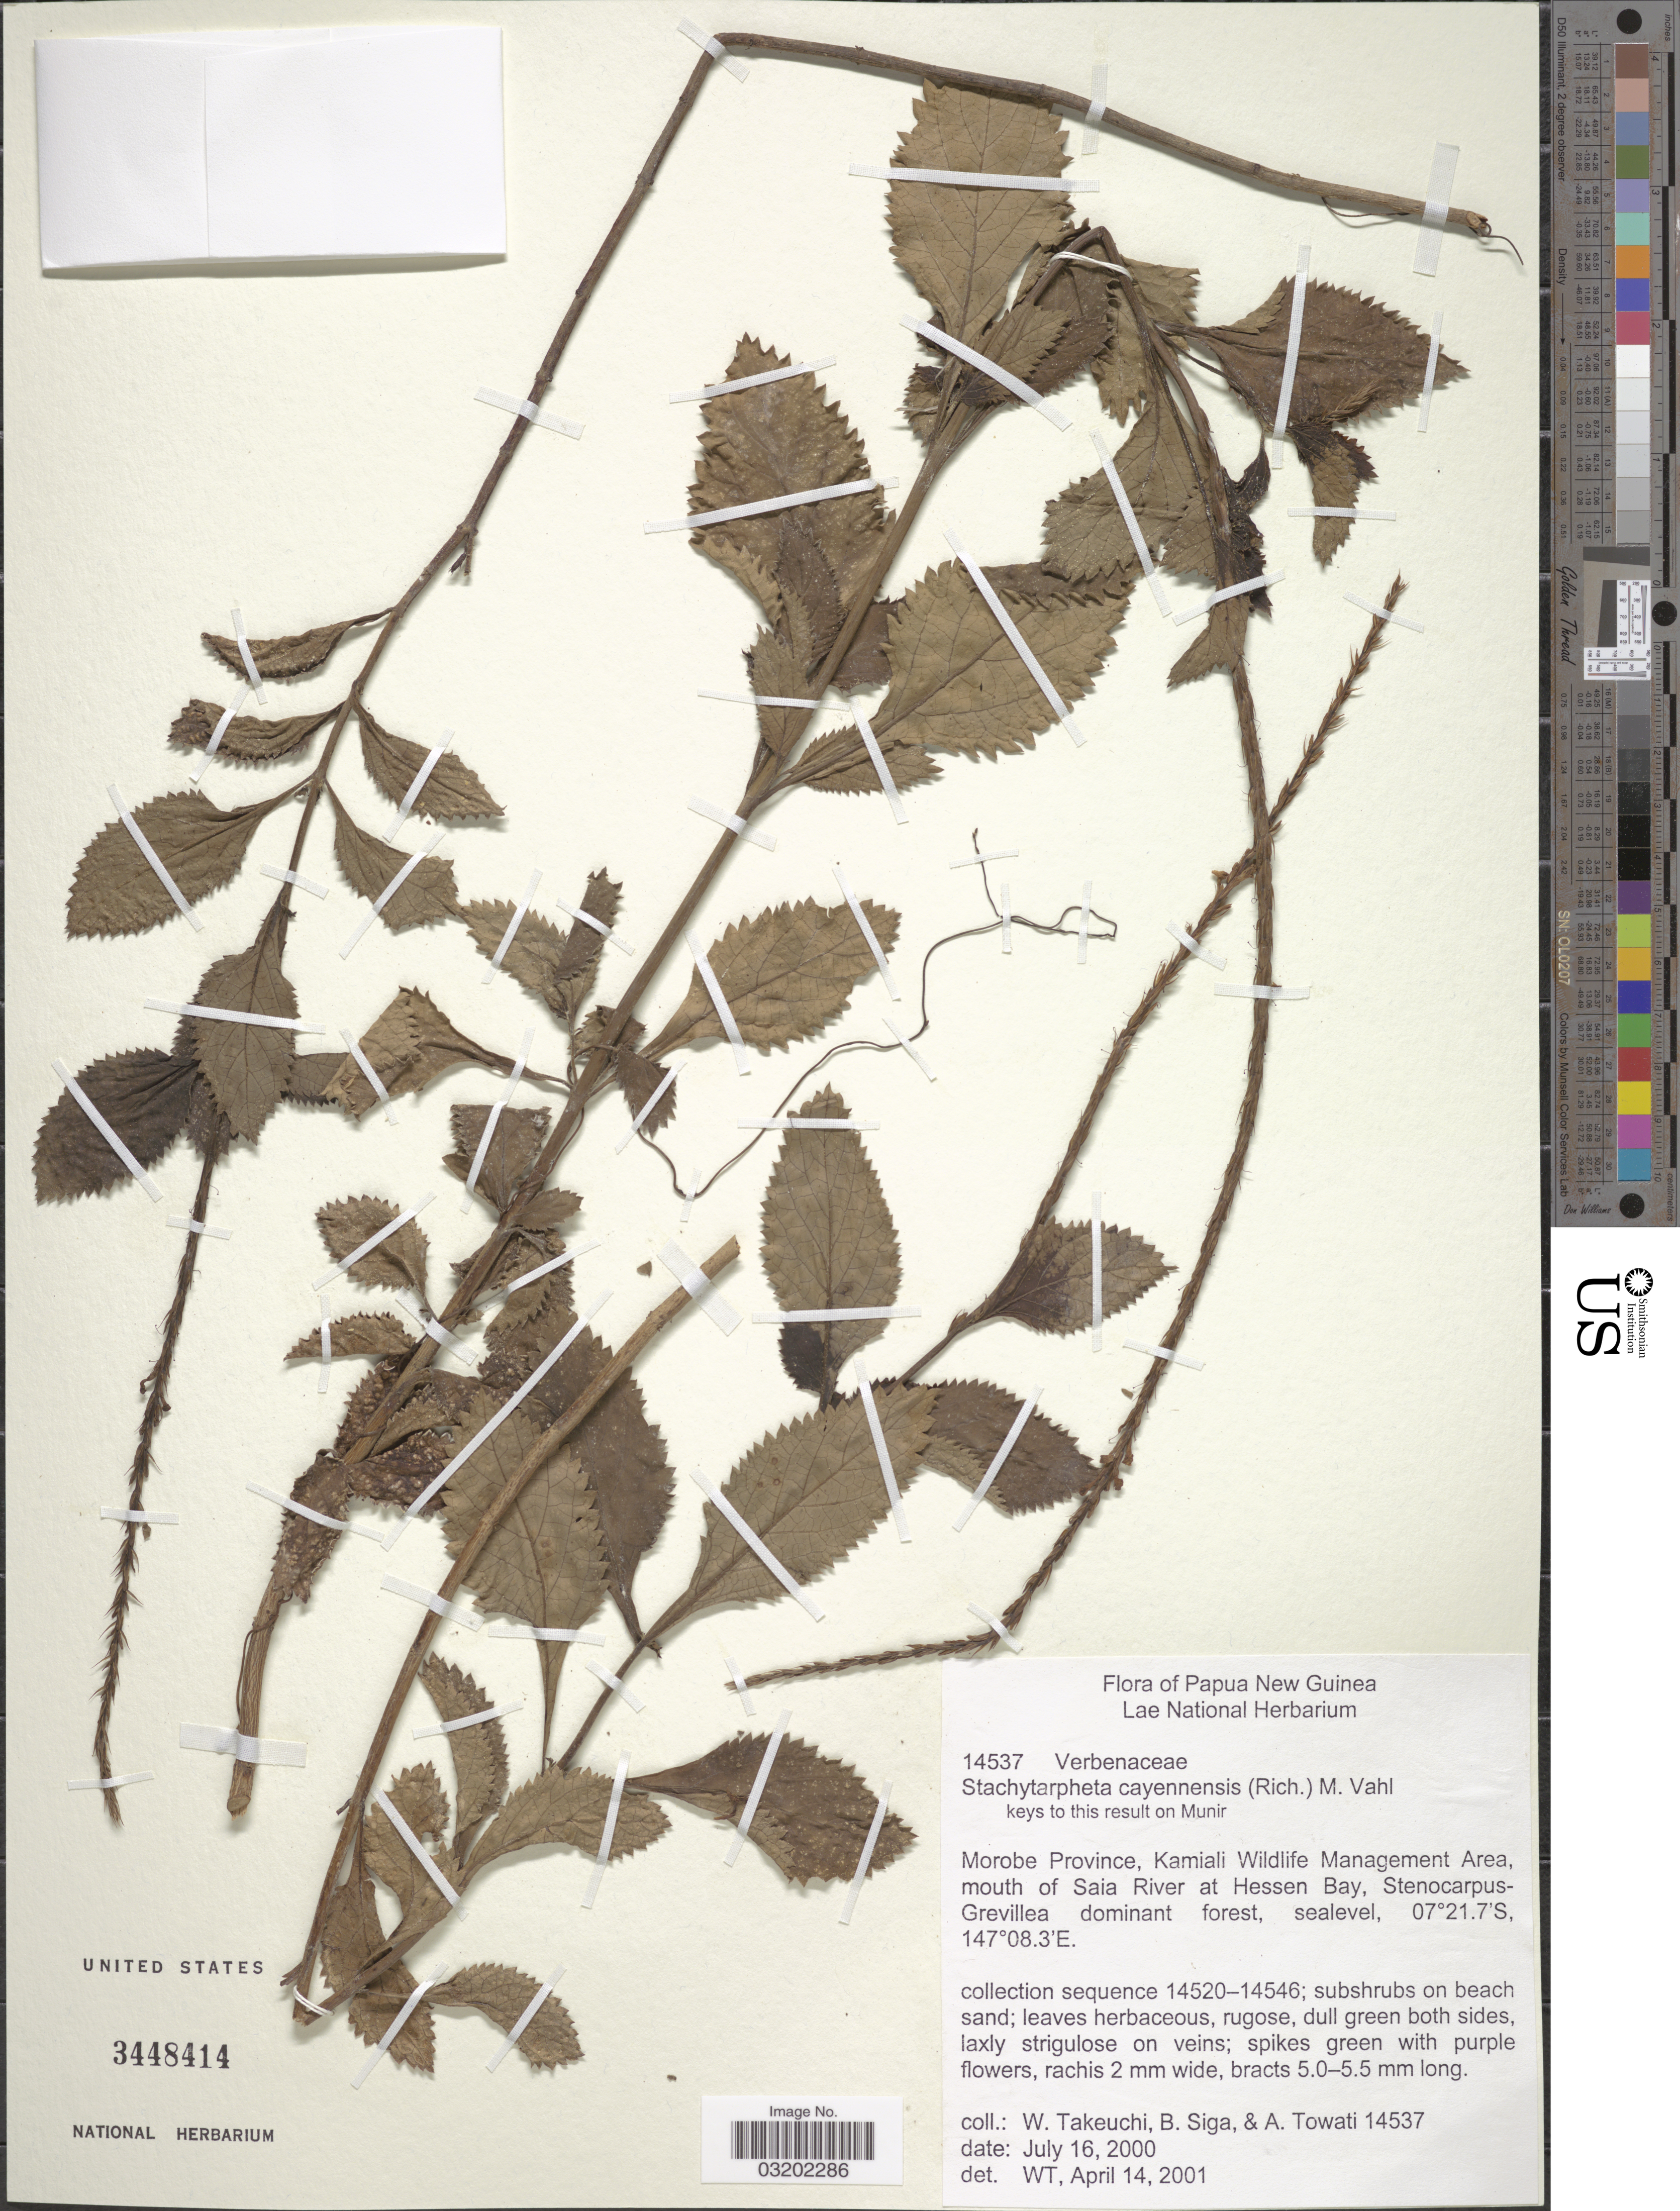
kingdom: Plantae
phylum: Tracheophyta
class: Magnoliopsida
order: Lamiales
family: Verbenaceae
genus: Stachytarpheta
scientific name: Stachytarpheta cayennensis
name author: (Rich.) Vahl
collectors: W. Takeuchi, B. Siga & A. Towati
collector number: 14537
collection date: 2000-07-16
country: Papua New Guinea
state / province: Morobe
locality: Morobe Province, Kamiali Wildlife Management Area, mouth of Saia River at Hessen Bay.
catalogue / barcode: US 3448414